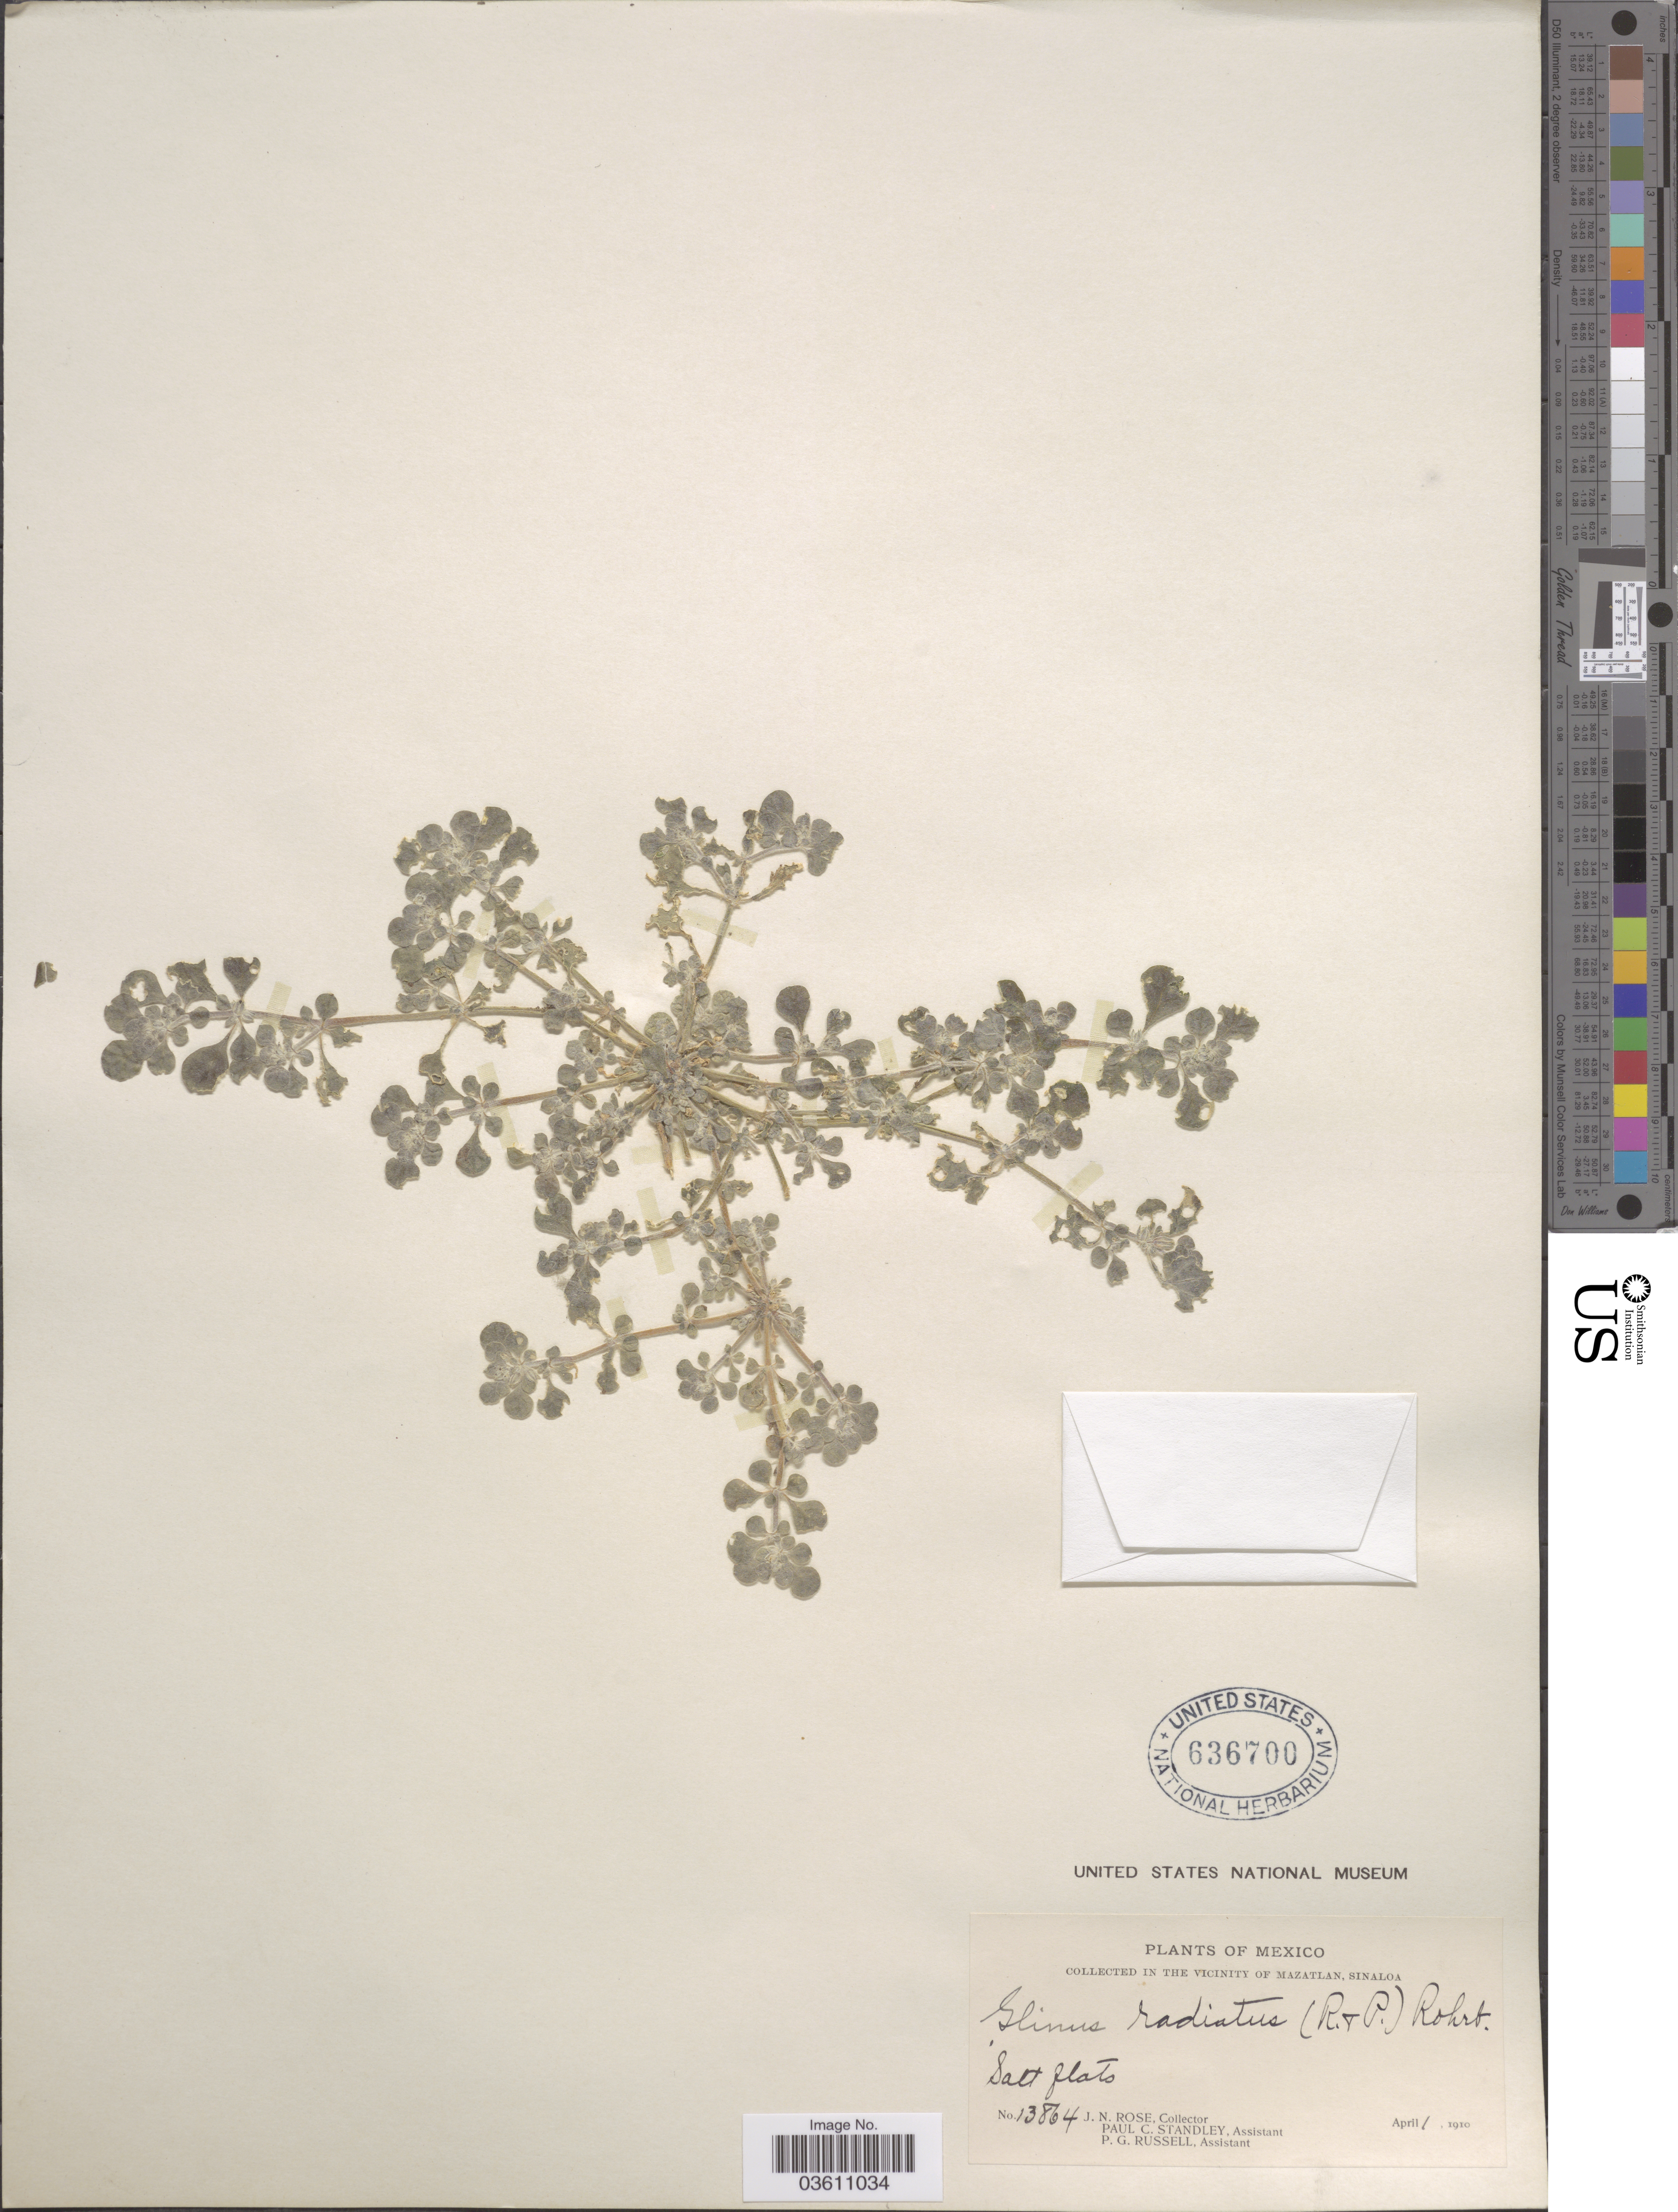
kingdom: Plantae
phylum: Tracheophyta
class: Magnoliopsida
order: Caryophyllales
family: Molluginaceae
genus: Glinus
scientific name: Glinus radiatus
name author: (Ruiz & Pav.) Rohrb.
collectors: J. N. Rose, P. C. Standley & P. G. Russell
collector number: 13864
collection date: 1910-04-01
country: Mexico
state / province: Sinaloa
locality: In the vicinity of Mazatlan.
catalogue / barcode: US 636700